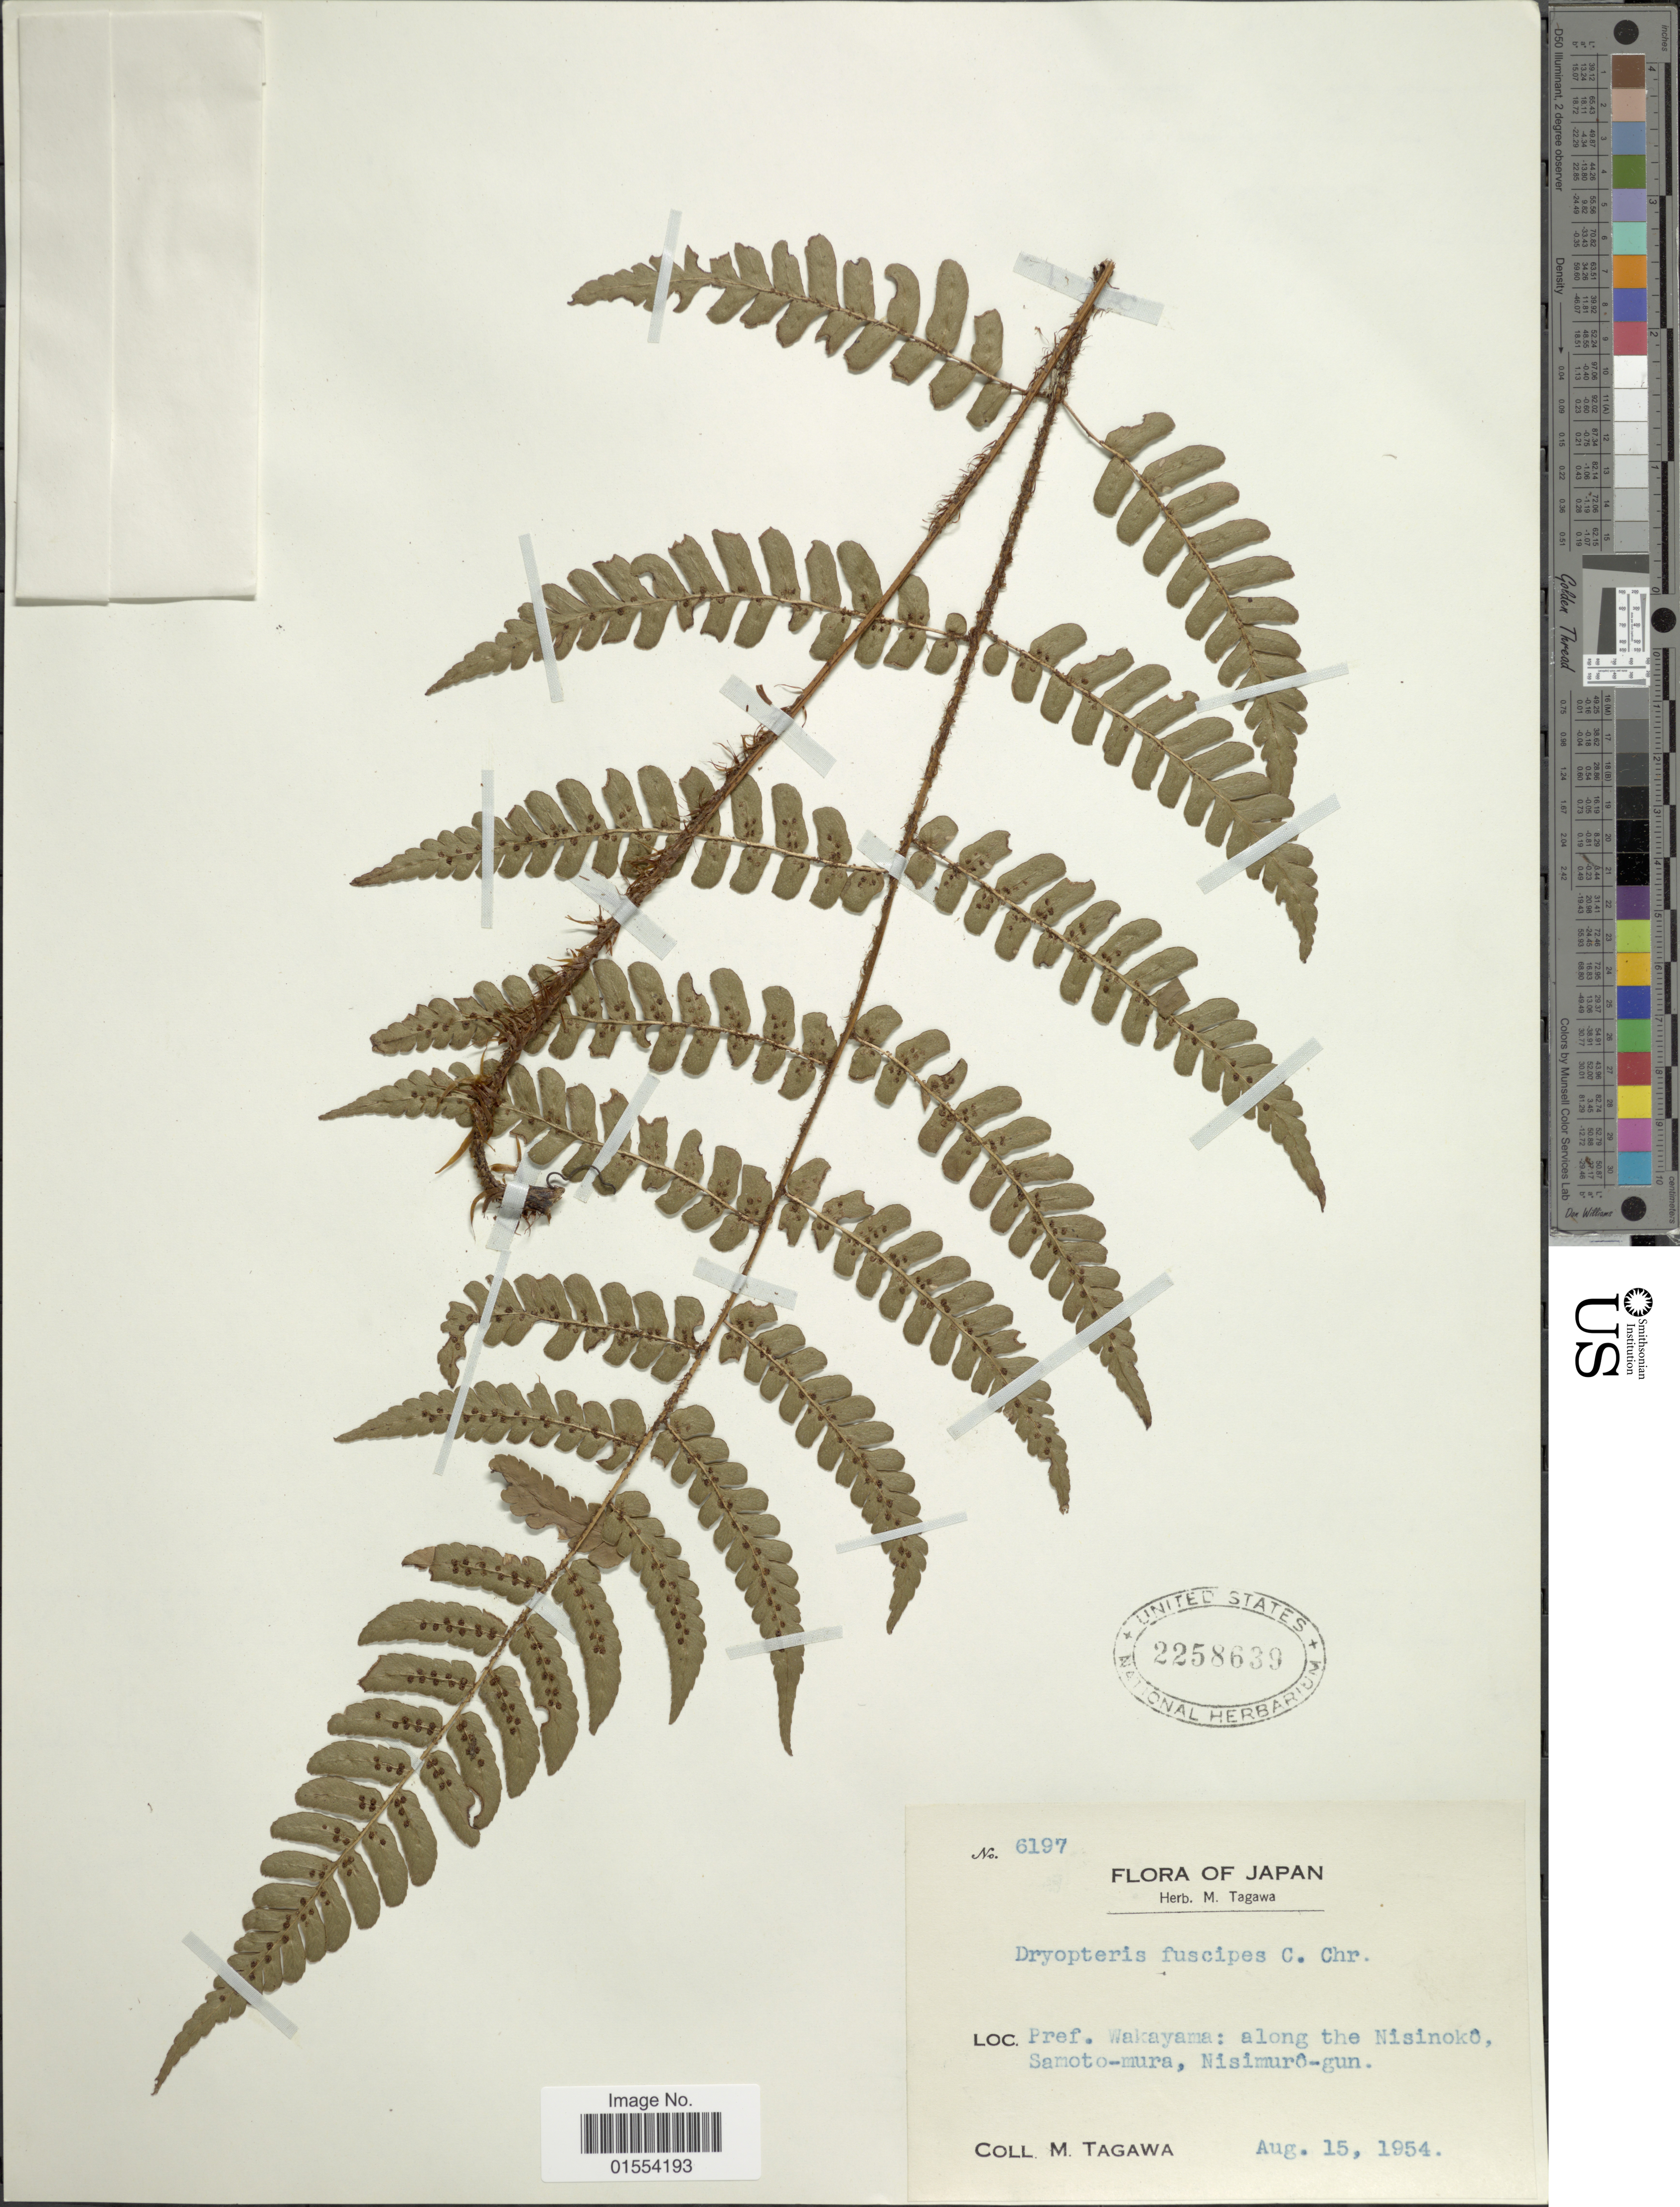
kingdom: Plantae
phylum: Tracheophyta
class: Polypodiopsida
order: Polypodiales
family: Dryopteridaceae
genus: Dryopteris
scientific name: Dryopteris fuscipes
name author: C. Chr.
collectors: M. Tagawa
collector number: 6197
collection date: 1954-08-15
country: Japan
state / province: Wakayama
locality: Japan, Pref. Wakayama: Along the Nisinoko Samoto-mura, Nisimuro-gun.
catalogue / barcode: US 2258639